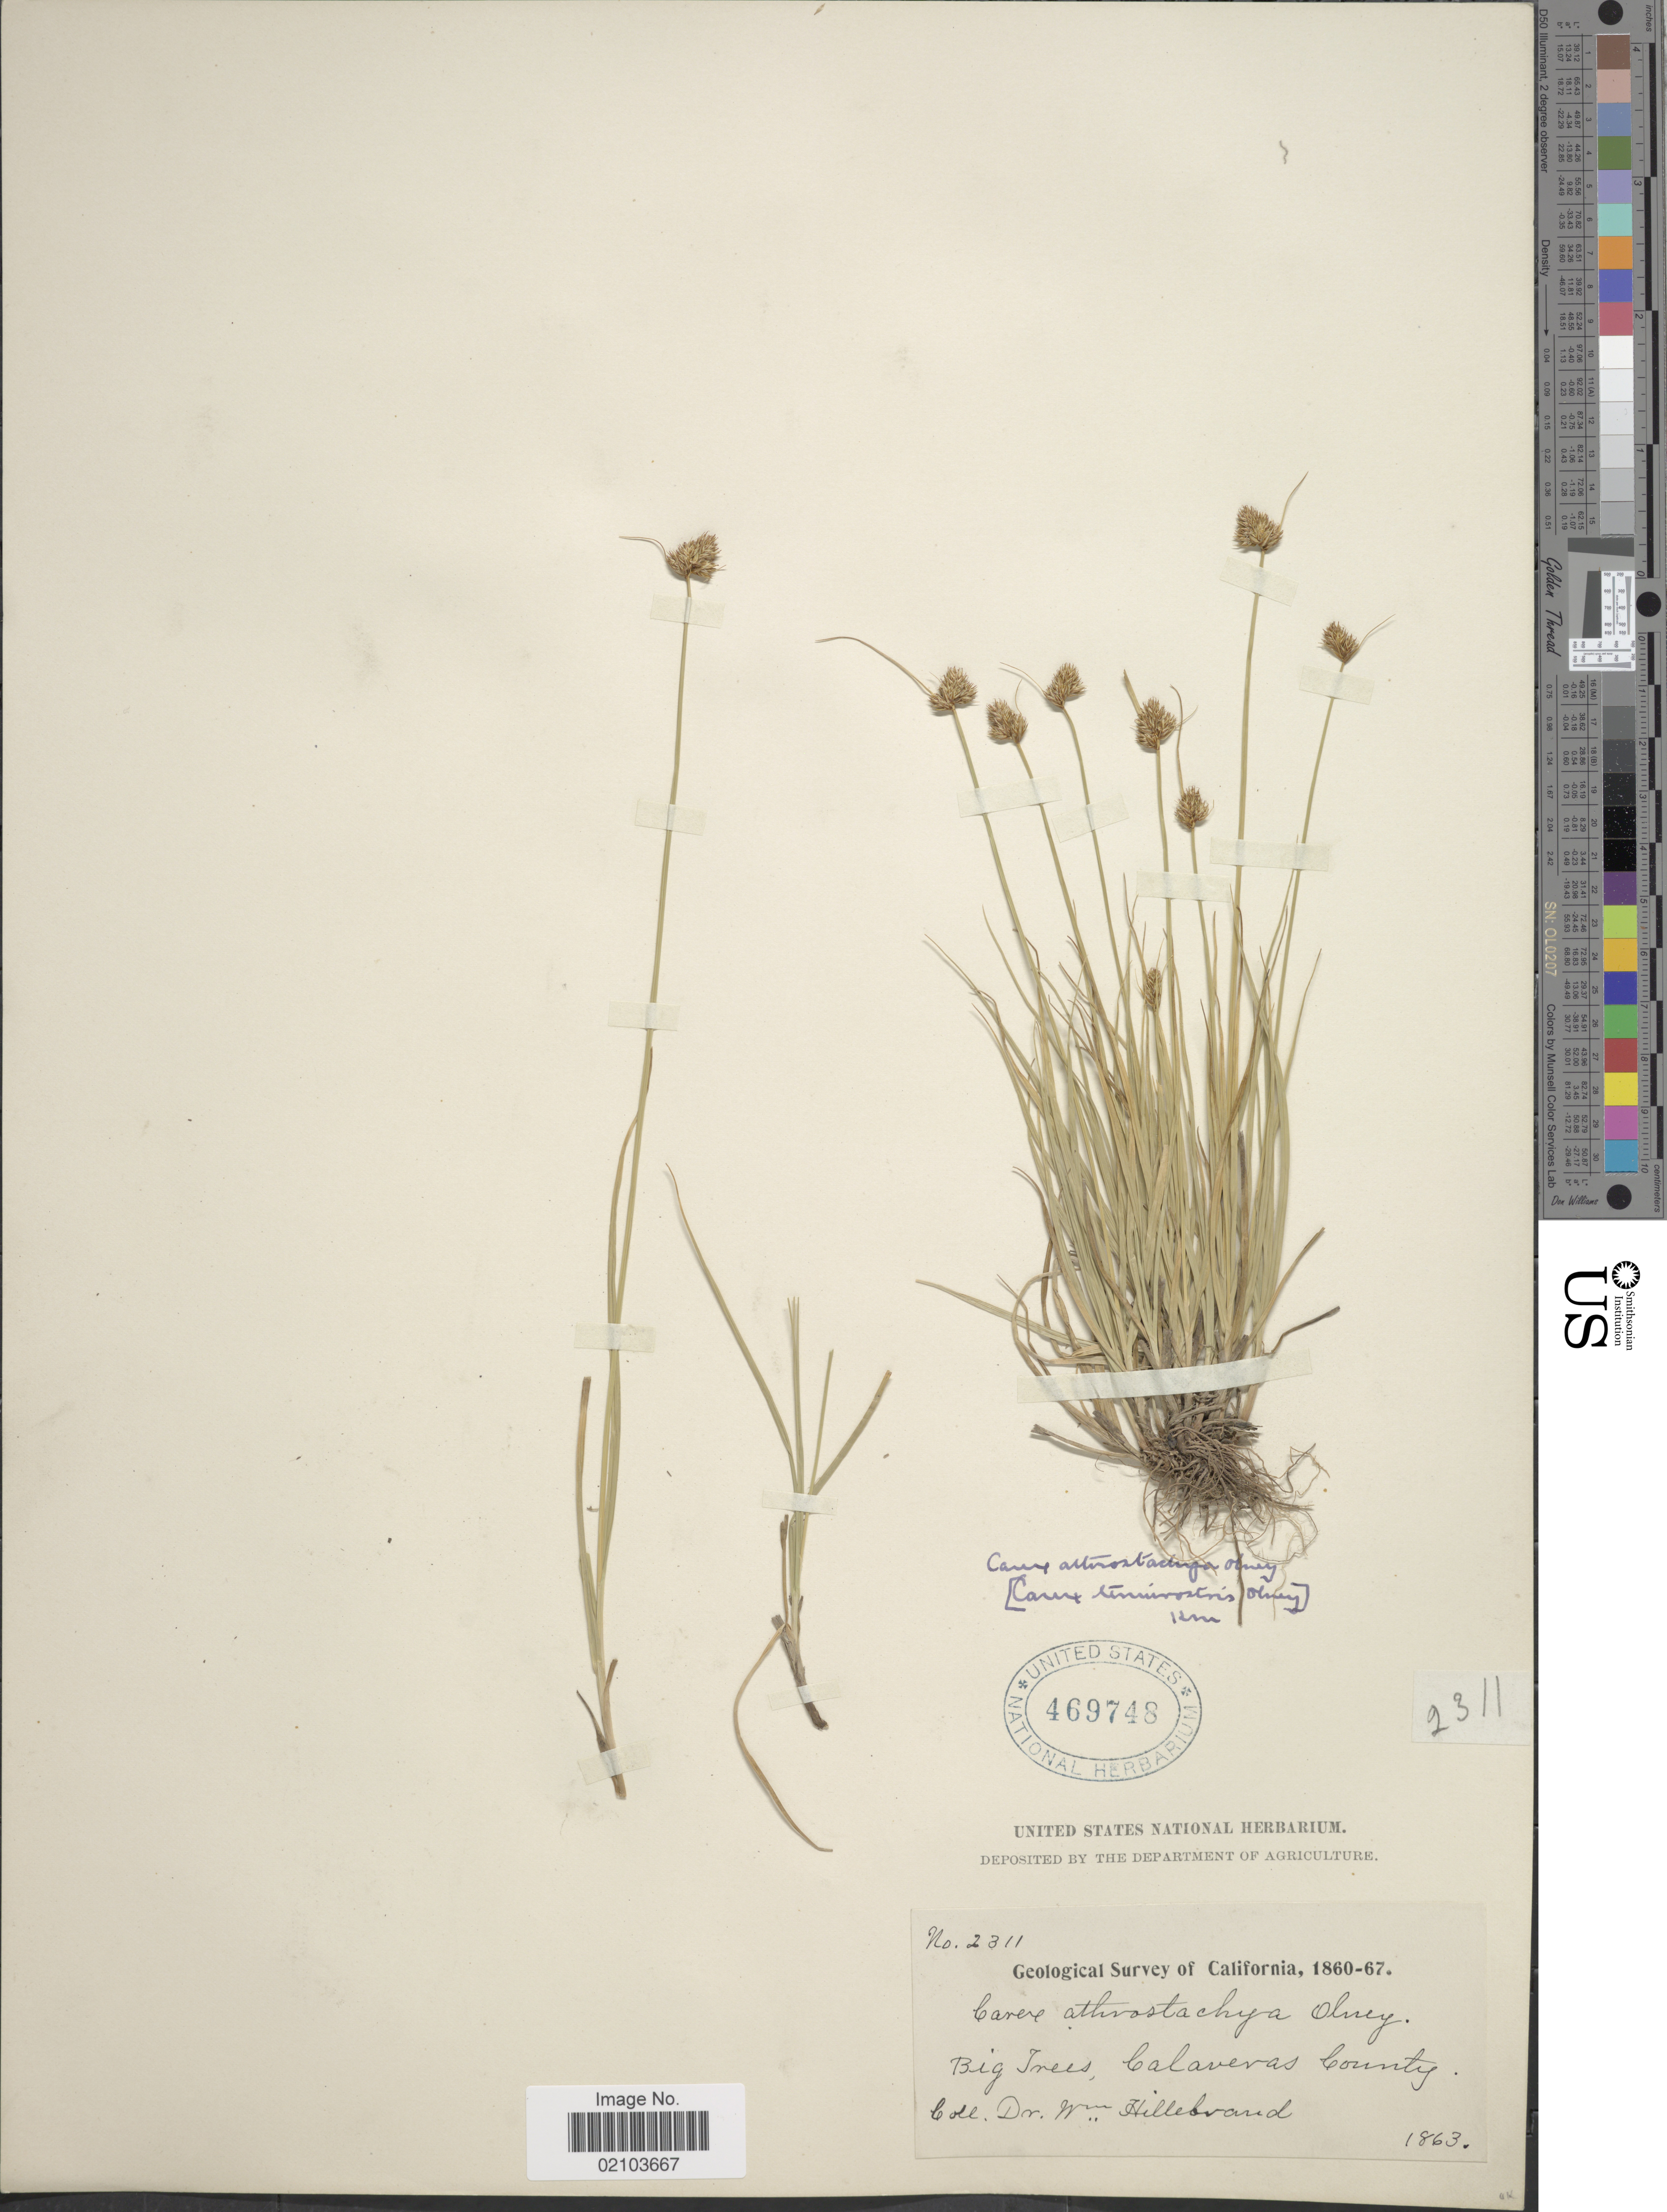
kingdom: Plantae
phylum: Tracheophyta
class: Liliopsida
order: Poales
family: Cyperaceae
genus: Carex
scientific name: Carex athrostachya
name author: Olney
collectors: W. Hillebrand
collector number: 2311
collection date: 1863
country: United States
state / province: California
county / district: Calaveras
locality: Big Trees, Calaveras County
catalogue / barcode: US 469748